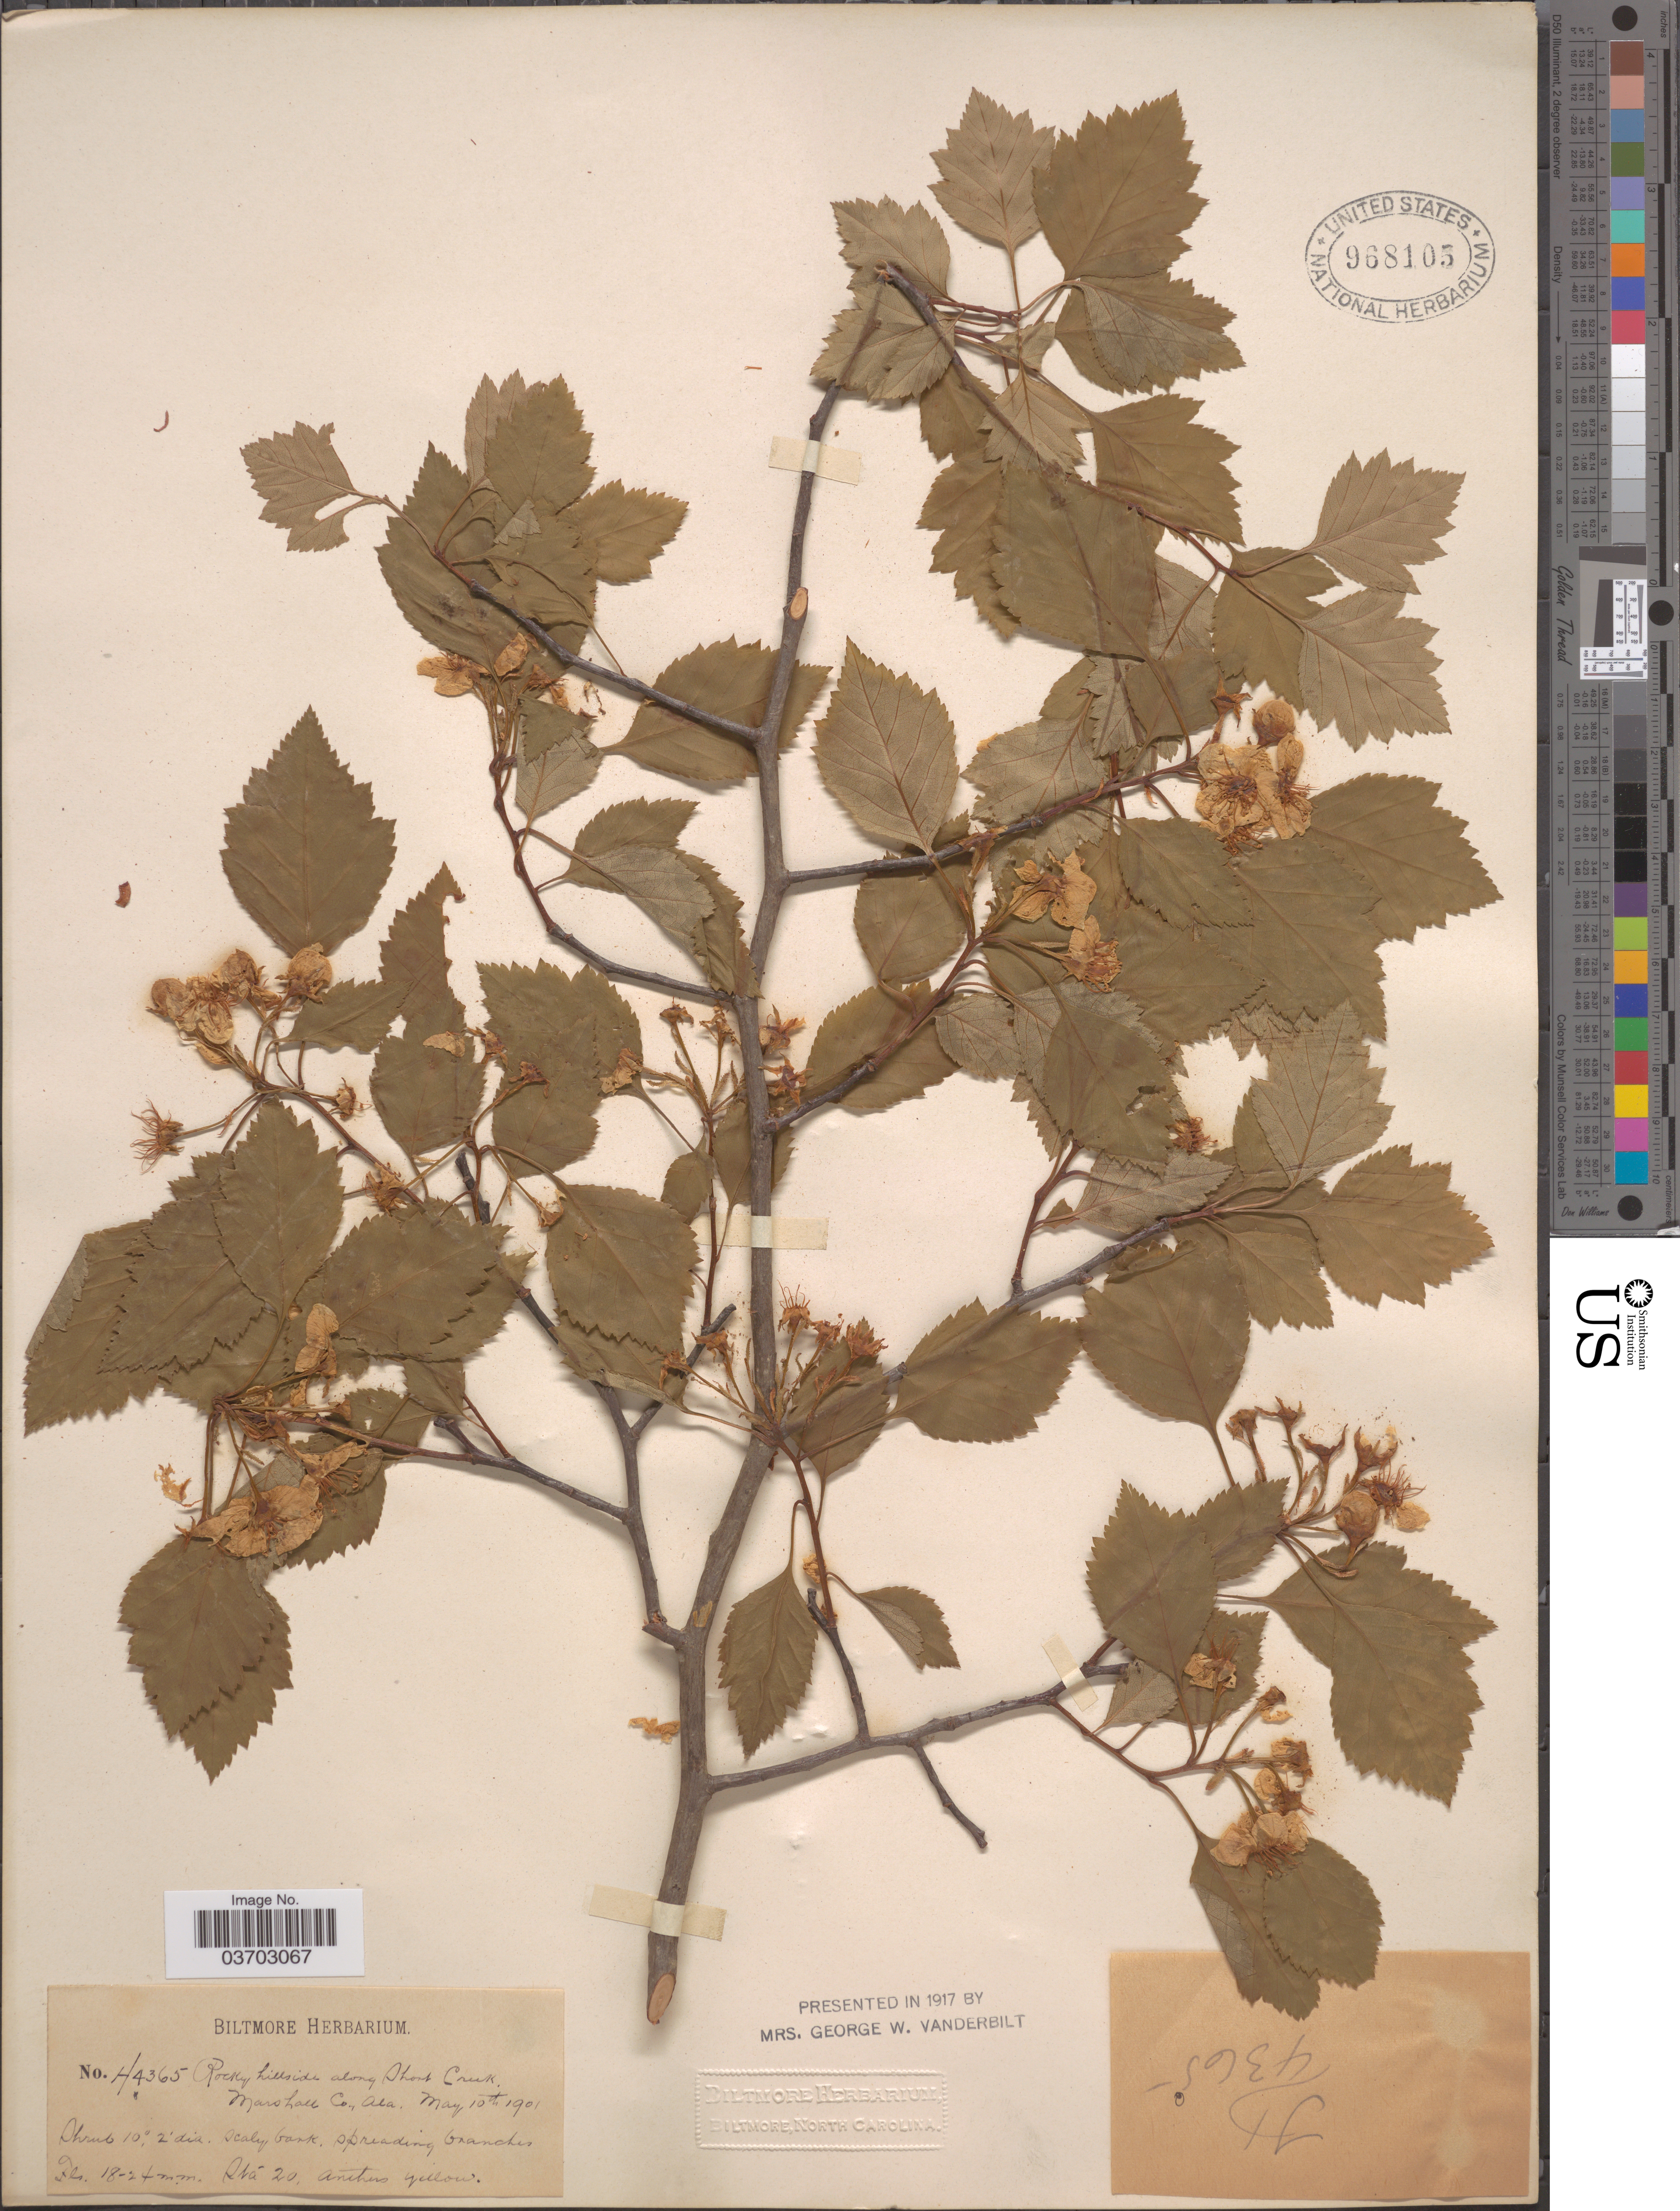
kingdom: Plantae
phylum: Tracheophyta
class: Magnoliopsida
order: Rosales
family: Rosaceae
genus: Crataegus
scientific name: Crataegus sp.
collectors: ex herb. Biltmore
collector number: H4365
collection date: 1901-05-10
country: United States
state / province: Alabama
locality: Along Short Creek, Marshall Co.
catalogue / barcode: US 968105